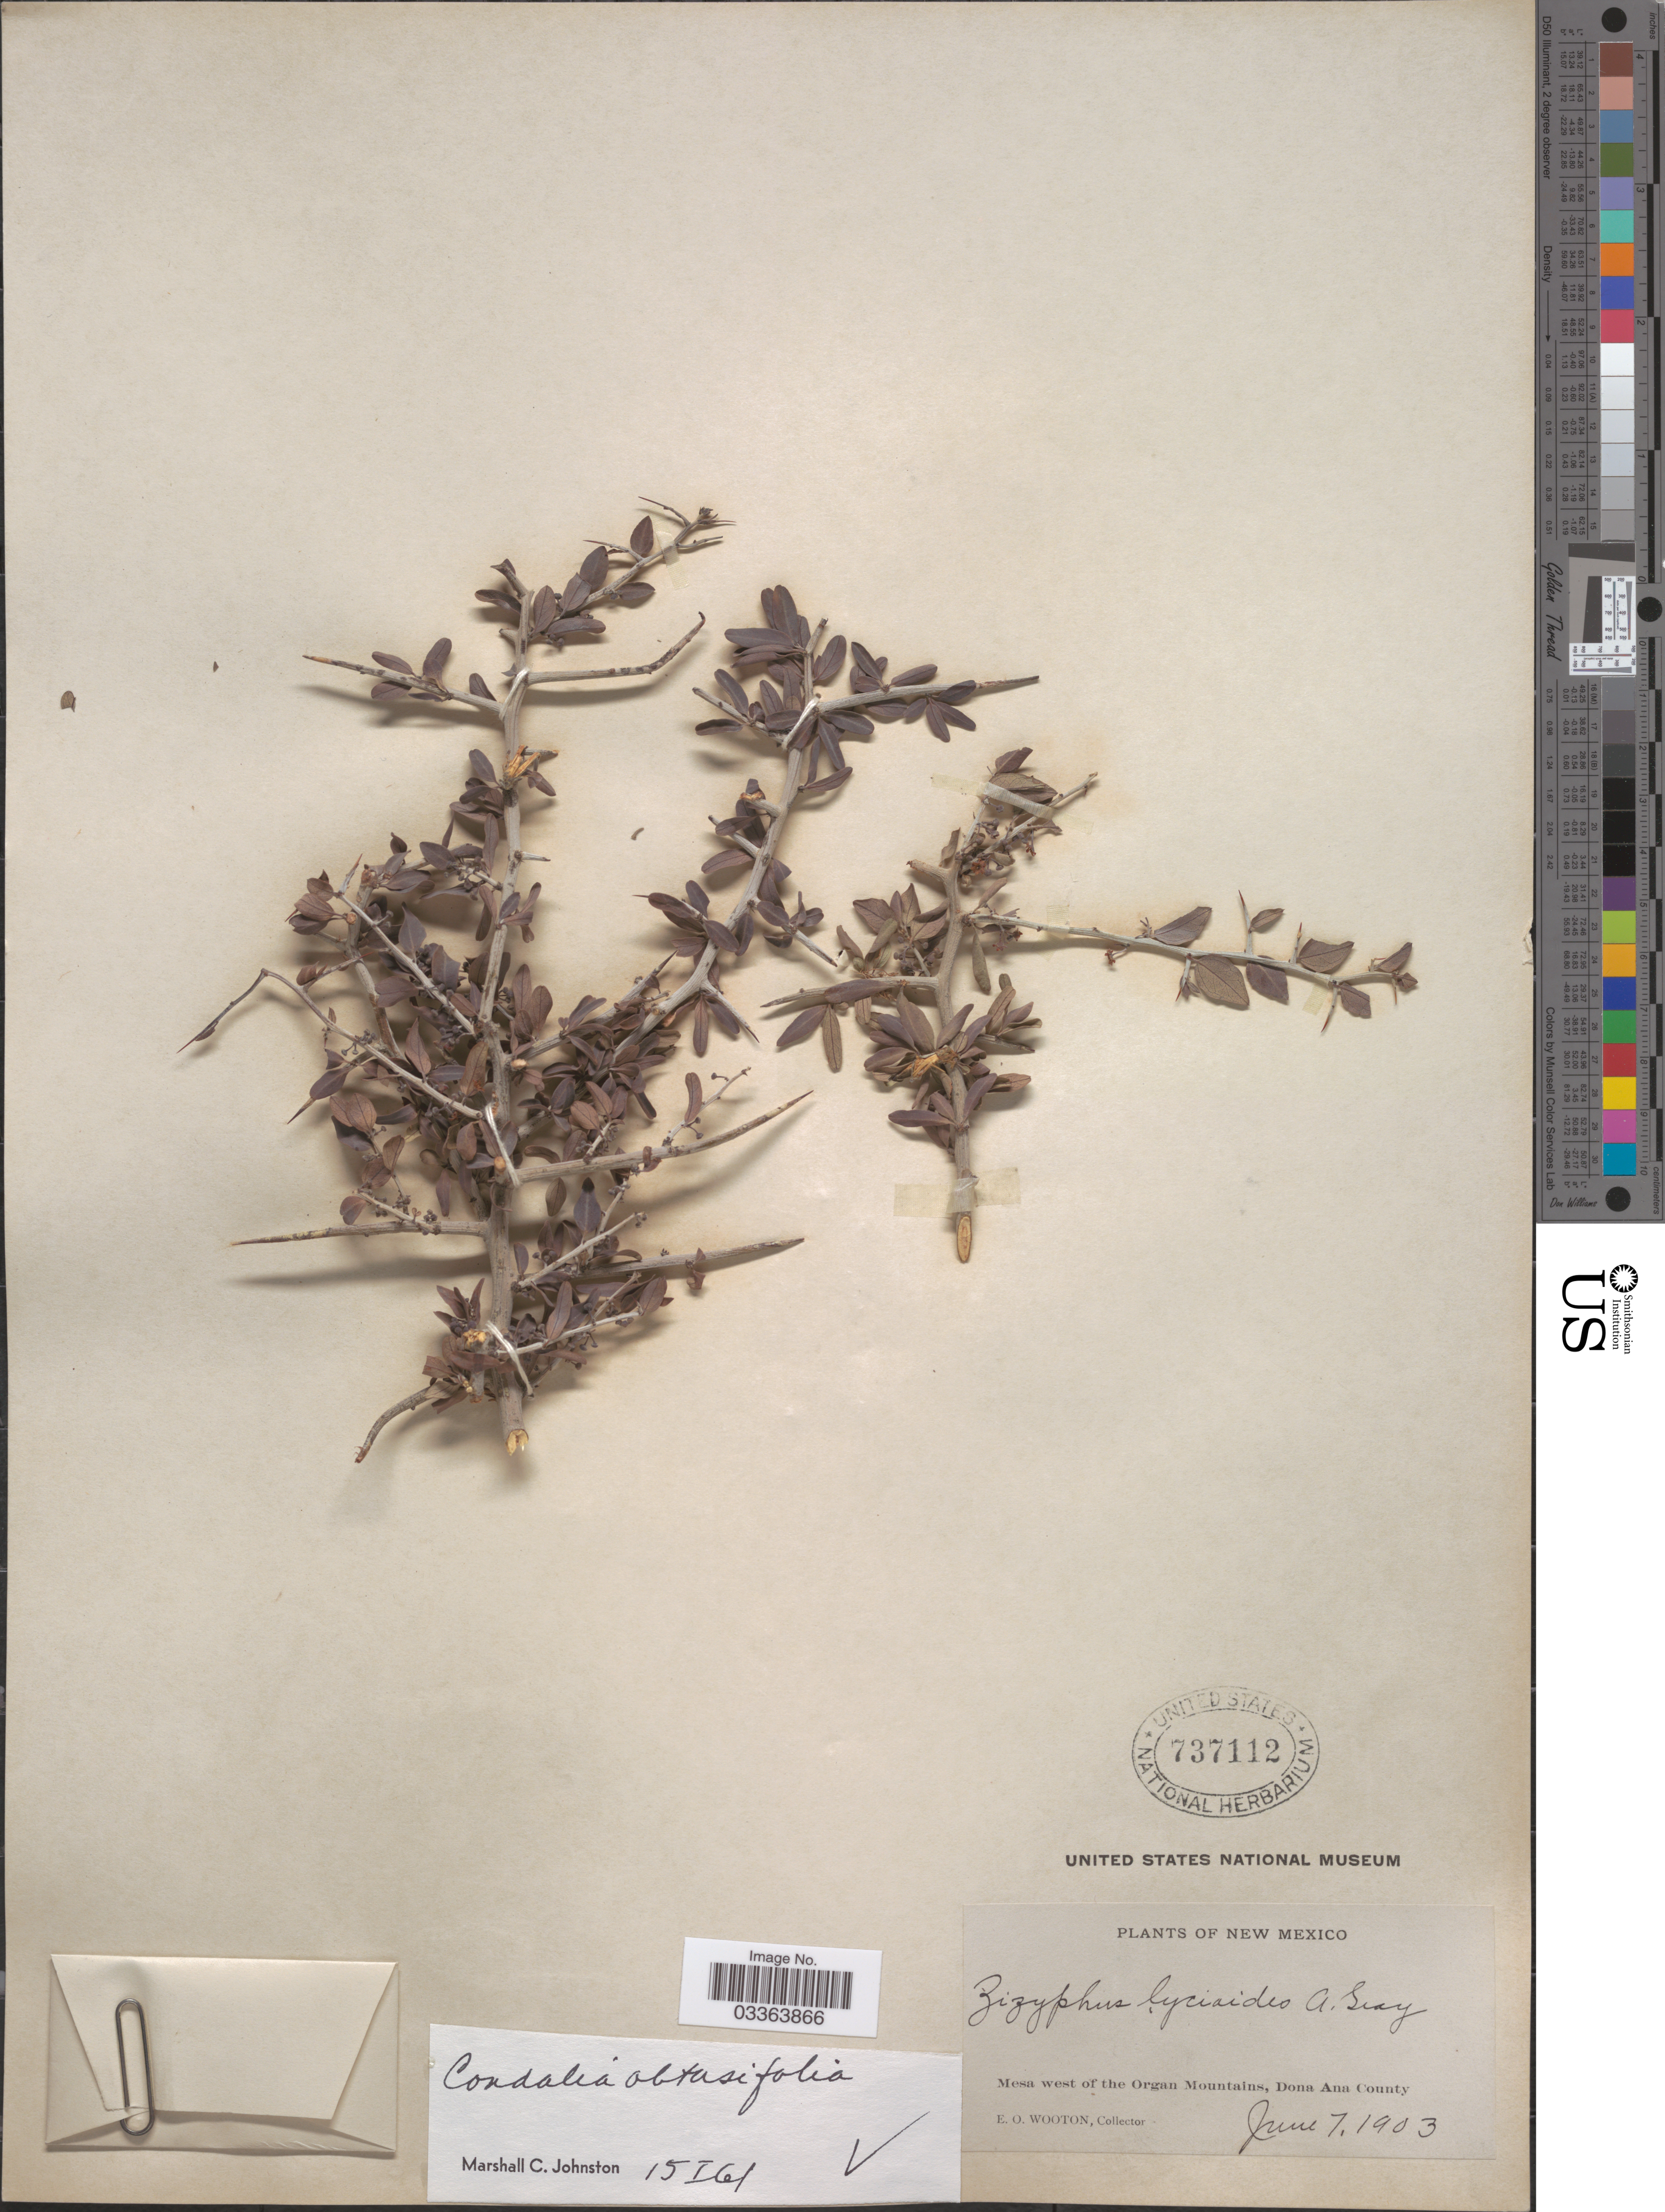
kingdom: Plantae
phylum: Tracheophyta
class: Magnoliopsida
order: Rosales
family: Rhamnaceae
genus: Sarcomphalus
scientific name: Sarcomphalus obtusifolius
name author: (Hook. ex Torr. & A. Gray) Hauenschild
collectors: E. O. Wooton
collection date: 1903-06-07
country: United States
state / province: New Mexico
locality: Mesa west of the Organ Mountains, Dona Ana County.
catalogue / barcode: US 737112